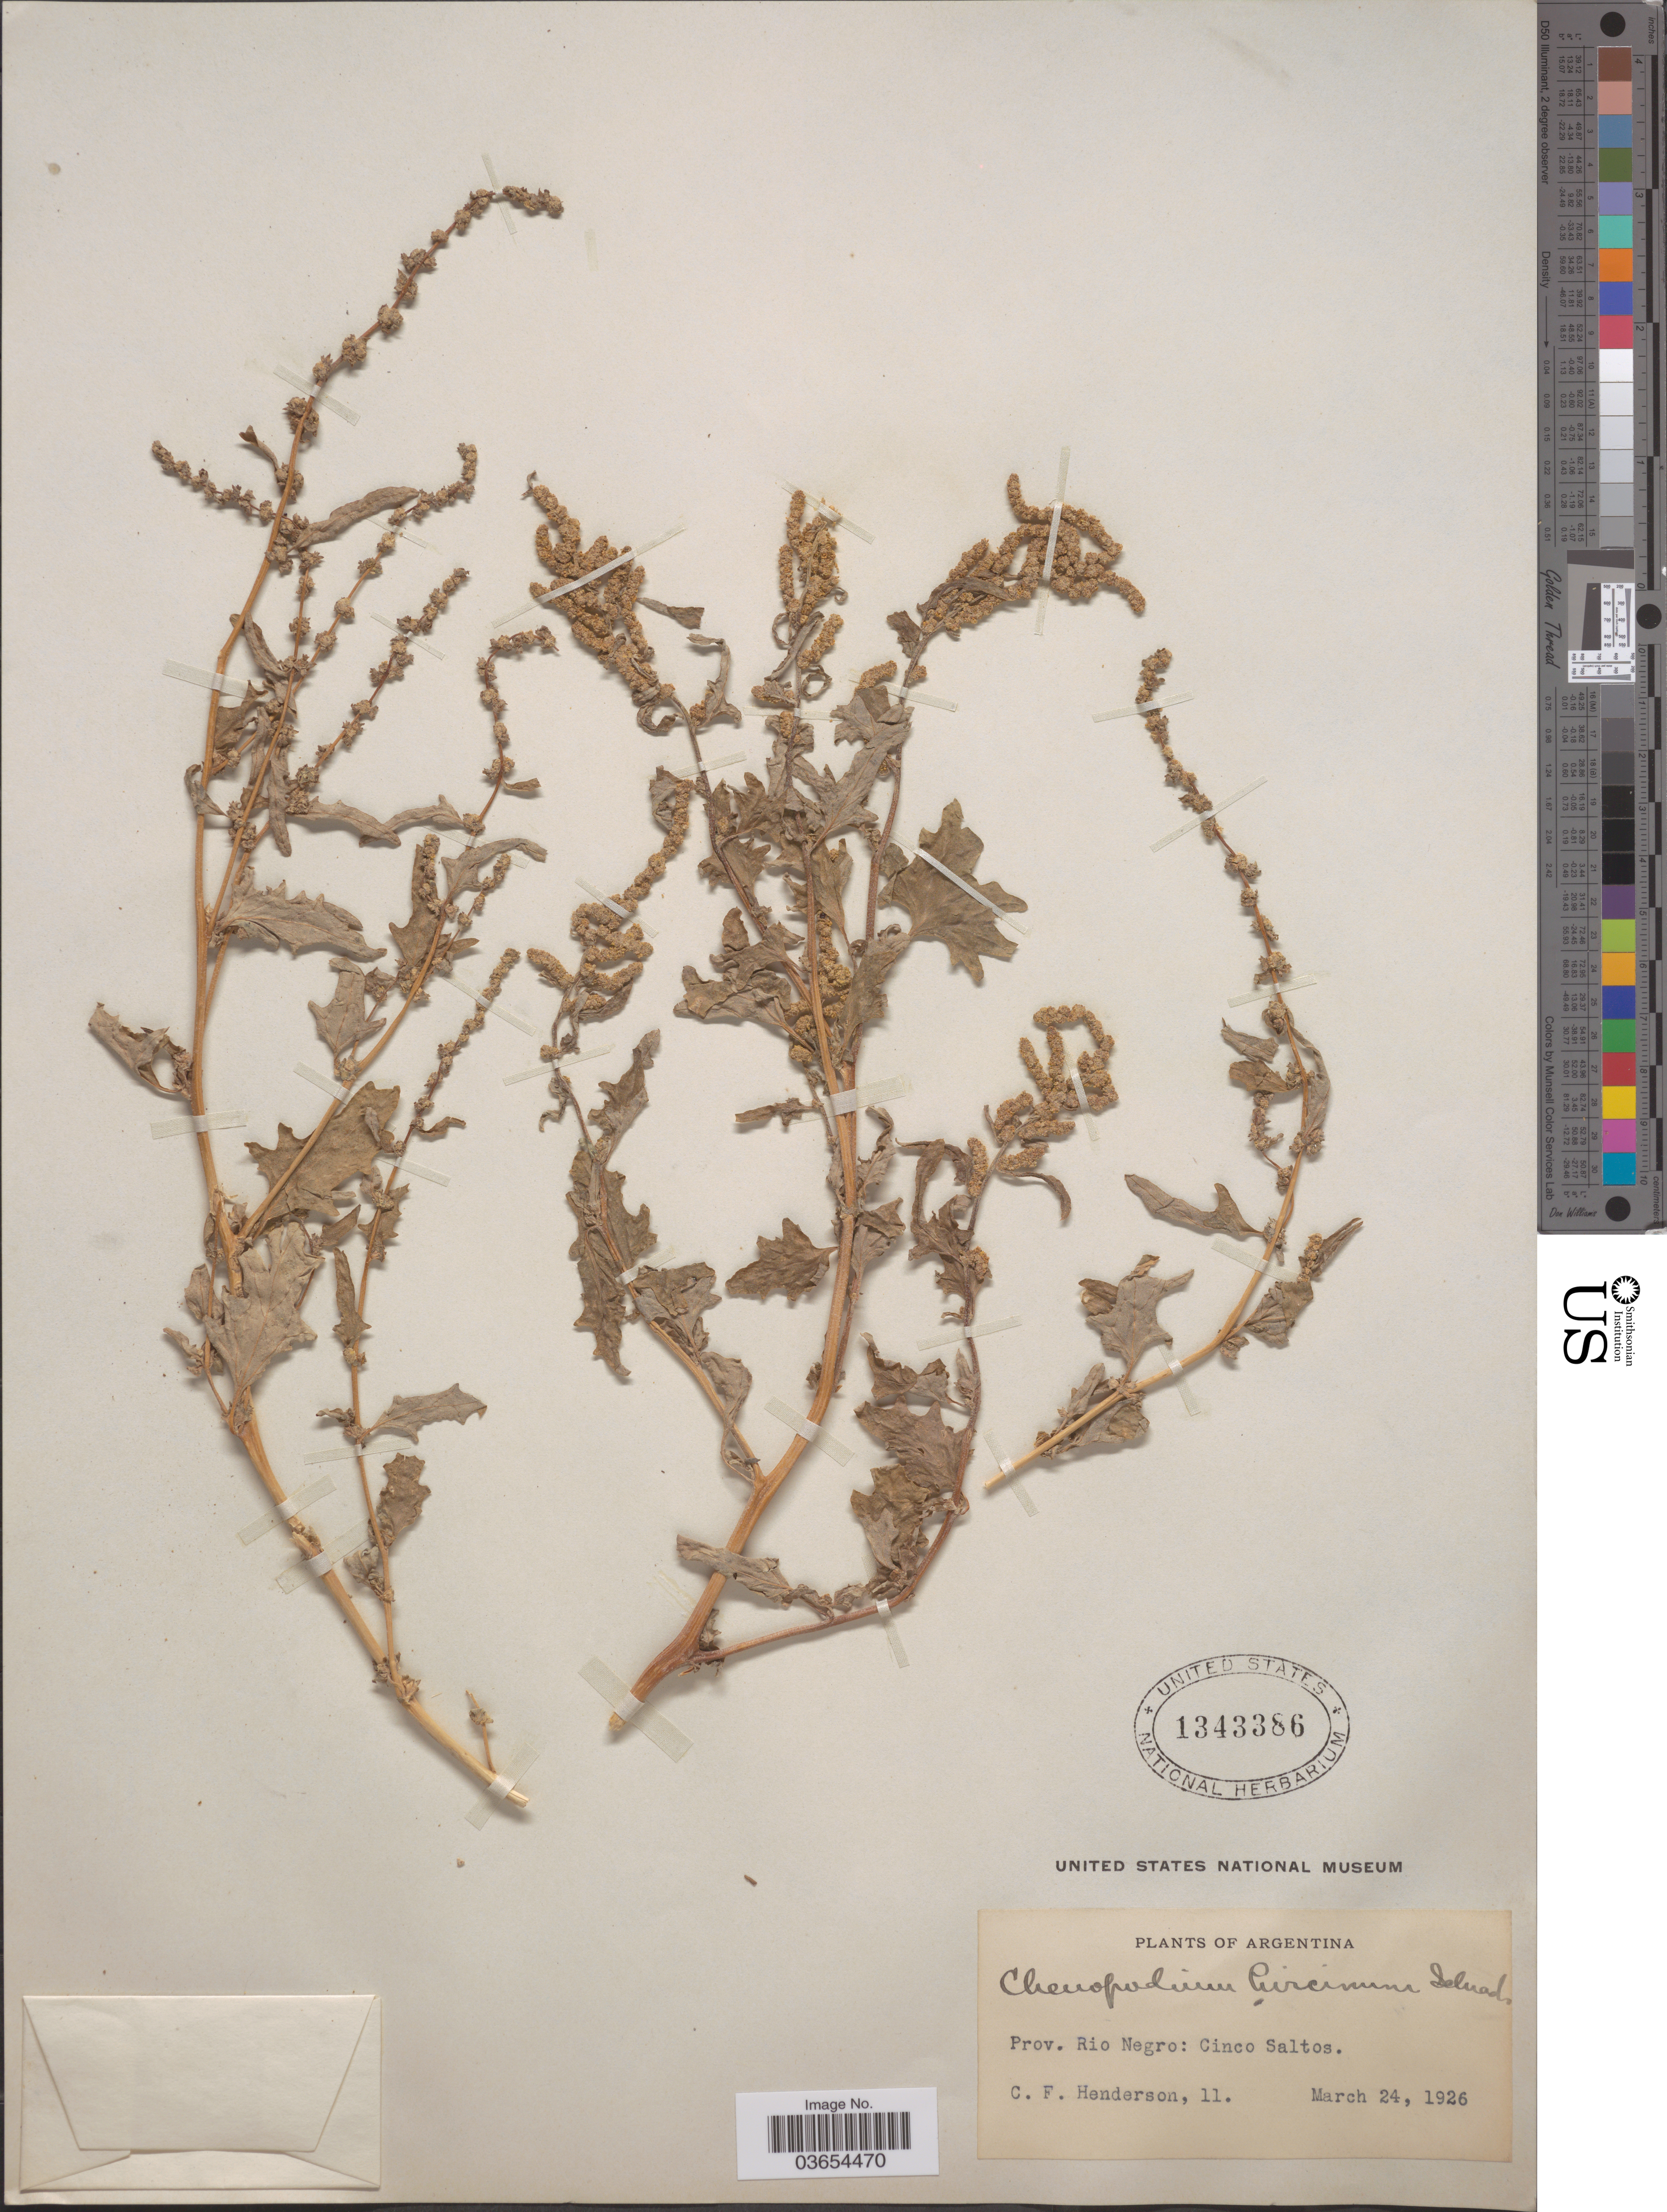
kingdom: Plantae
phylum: Tracheophyta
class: Magnoliopsida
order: Caryophyllales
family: Amaranthaceae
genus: Chenopodium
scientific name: Chenopodium hircinum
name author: Schrad.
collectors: C. Henderson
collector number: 11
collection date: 1926-03-24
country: Argentina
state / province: Rio Negro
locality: Cinco Saltos.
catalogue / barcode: US 1343386